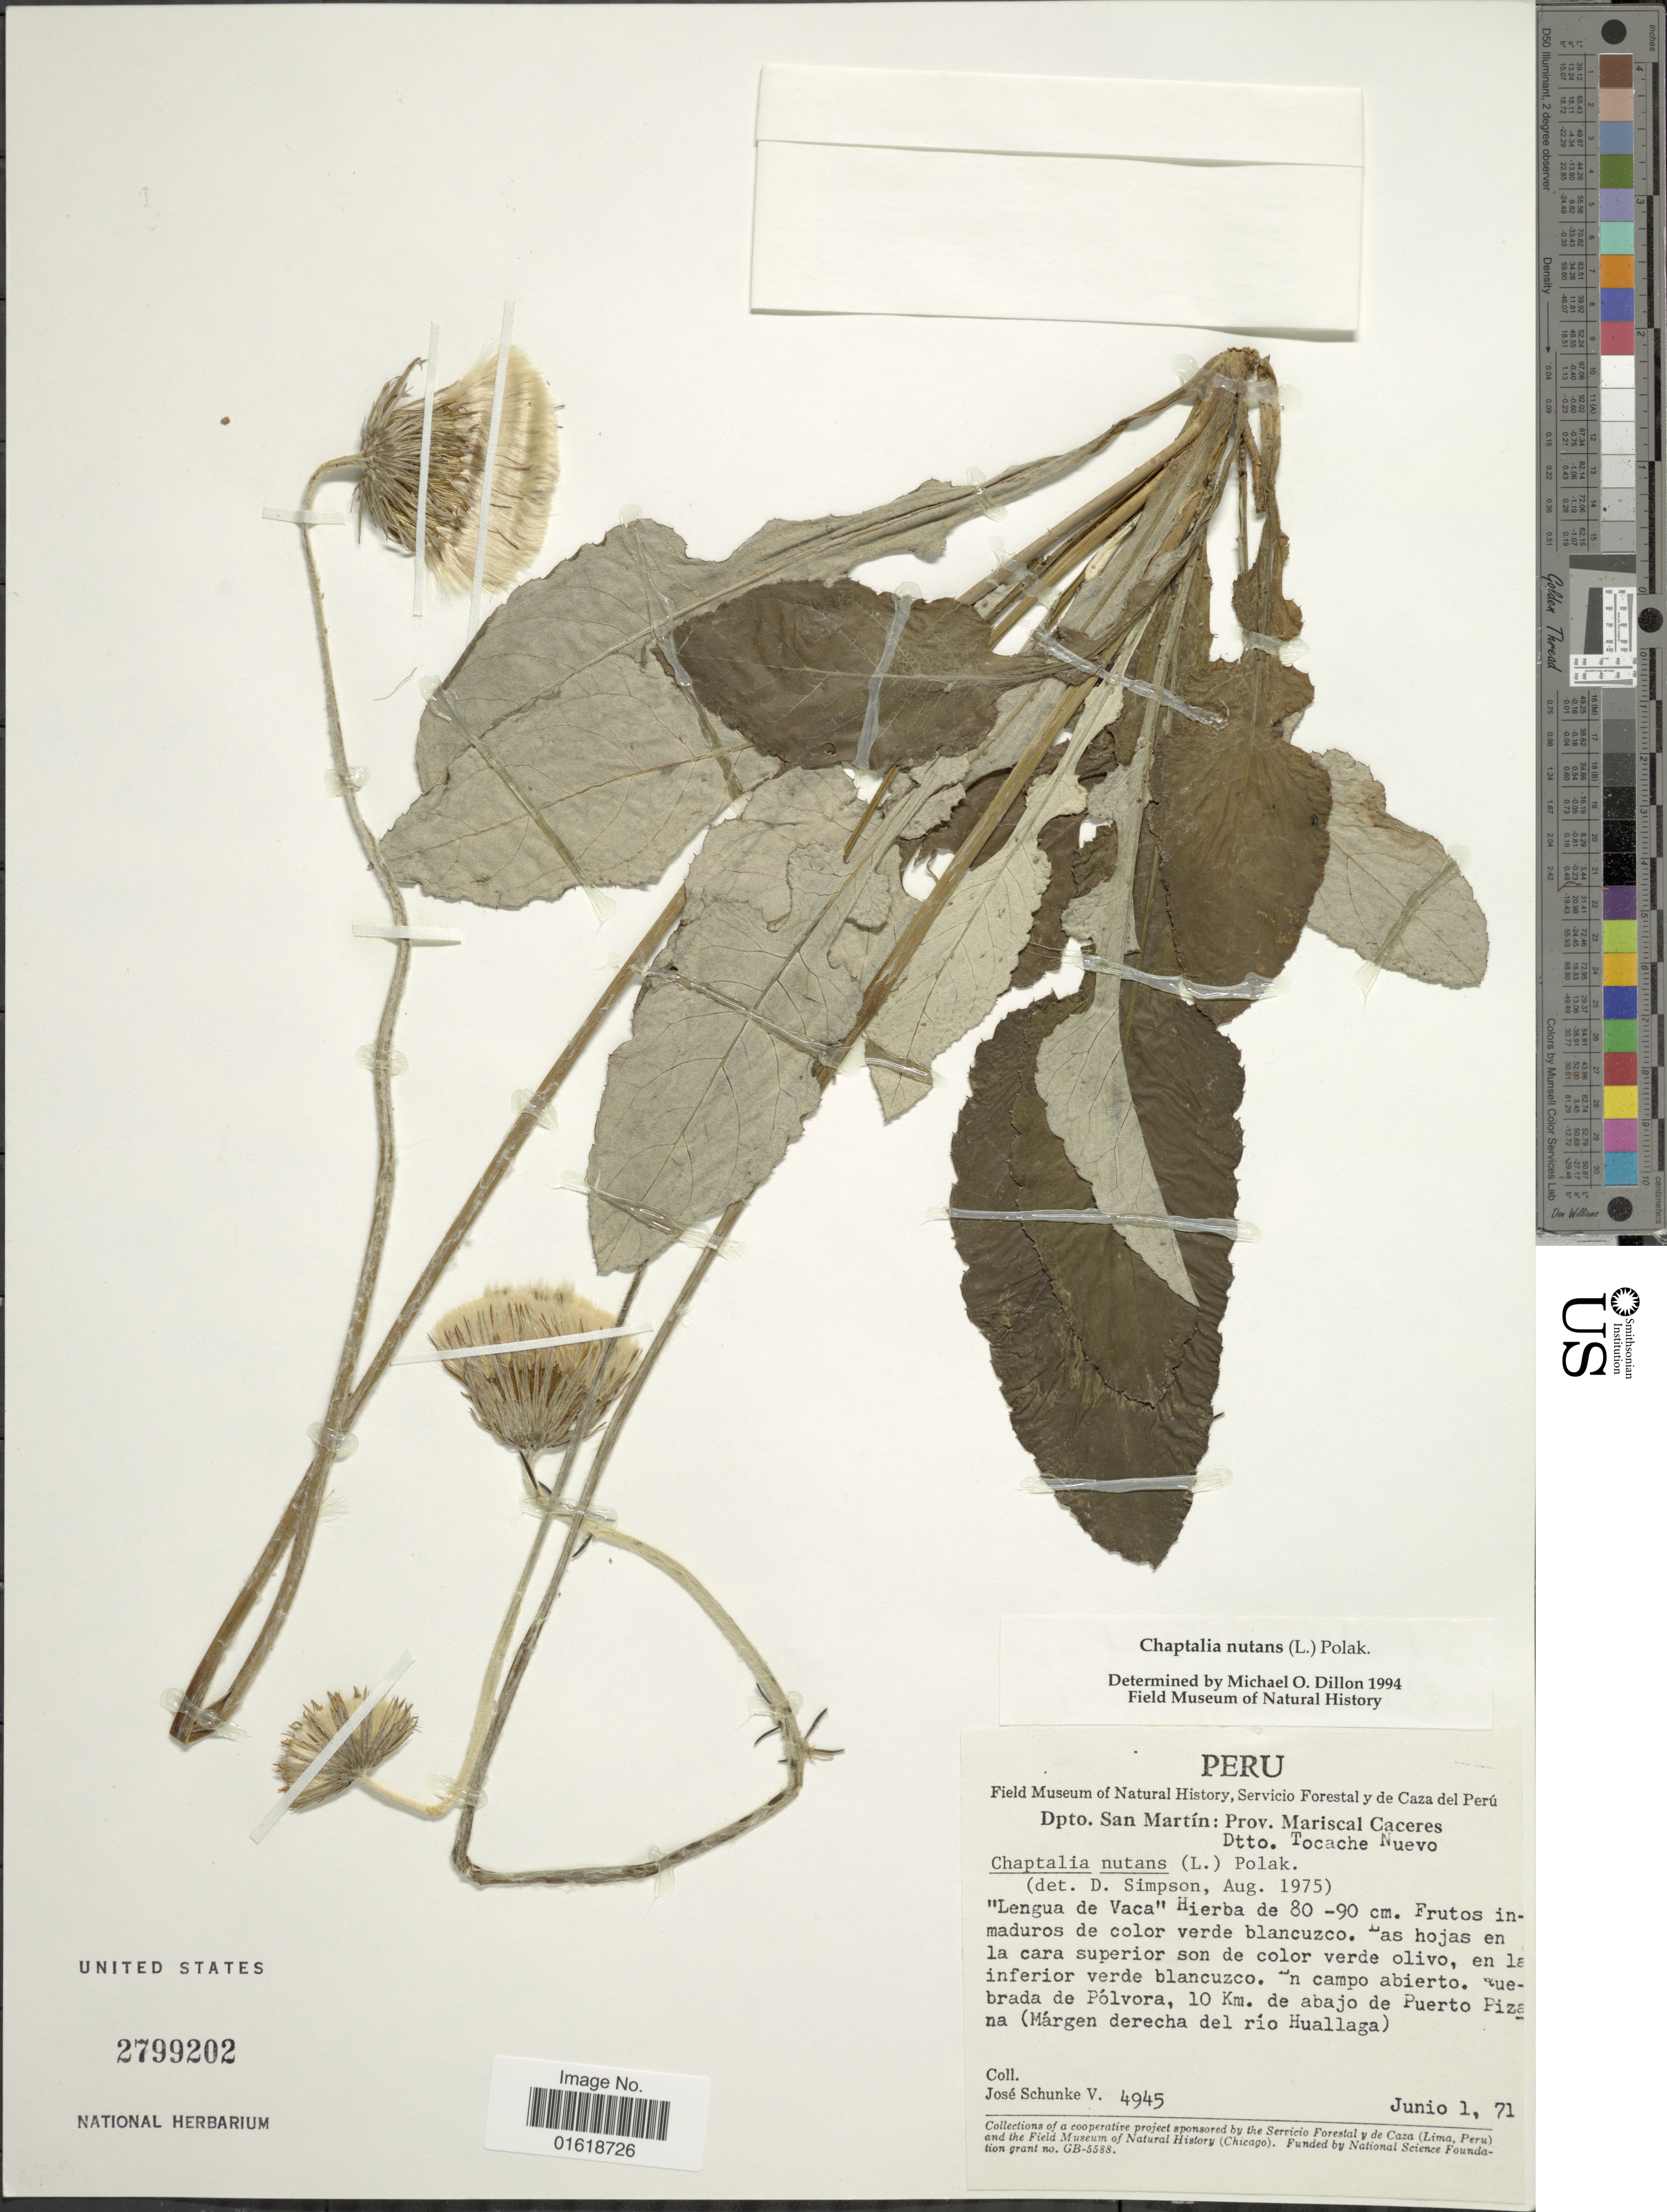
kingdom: Plantae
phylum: Tracheophyta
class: Magnoliopsida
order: Asterales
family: Asteraceae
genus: Chaptalia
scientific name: Chaptalia nutans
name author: (L.) Pol.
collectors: J. Schunke Vigo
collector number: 4945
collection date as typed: Transcribed d/m/y: 1/6/71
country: Peru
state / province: San Martín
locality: Dpto. San Martín: Prov. Mariscal Caceres, Dtto. Tocache Nuevo. Quebrada de Pólvora, 10 Km. de abajo de Puerto Pizana (Márgen derecha del río Huallaga).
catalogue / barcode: US 2799202